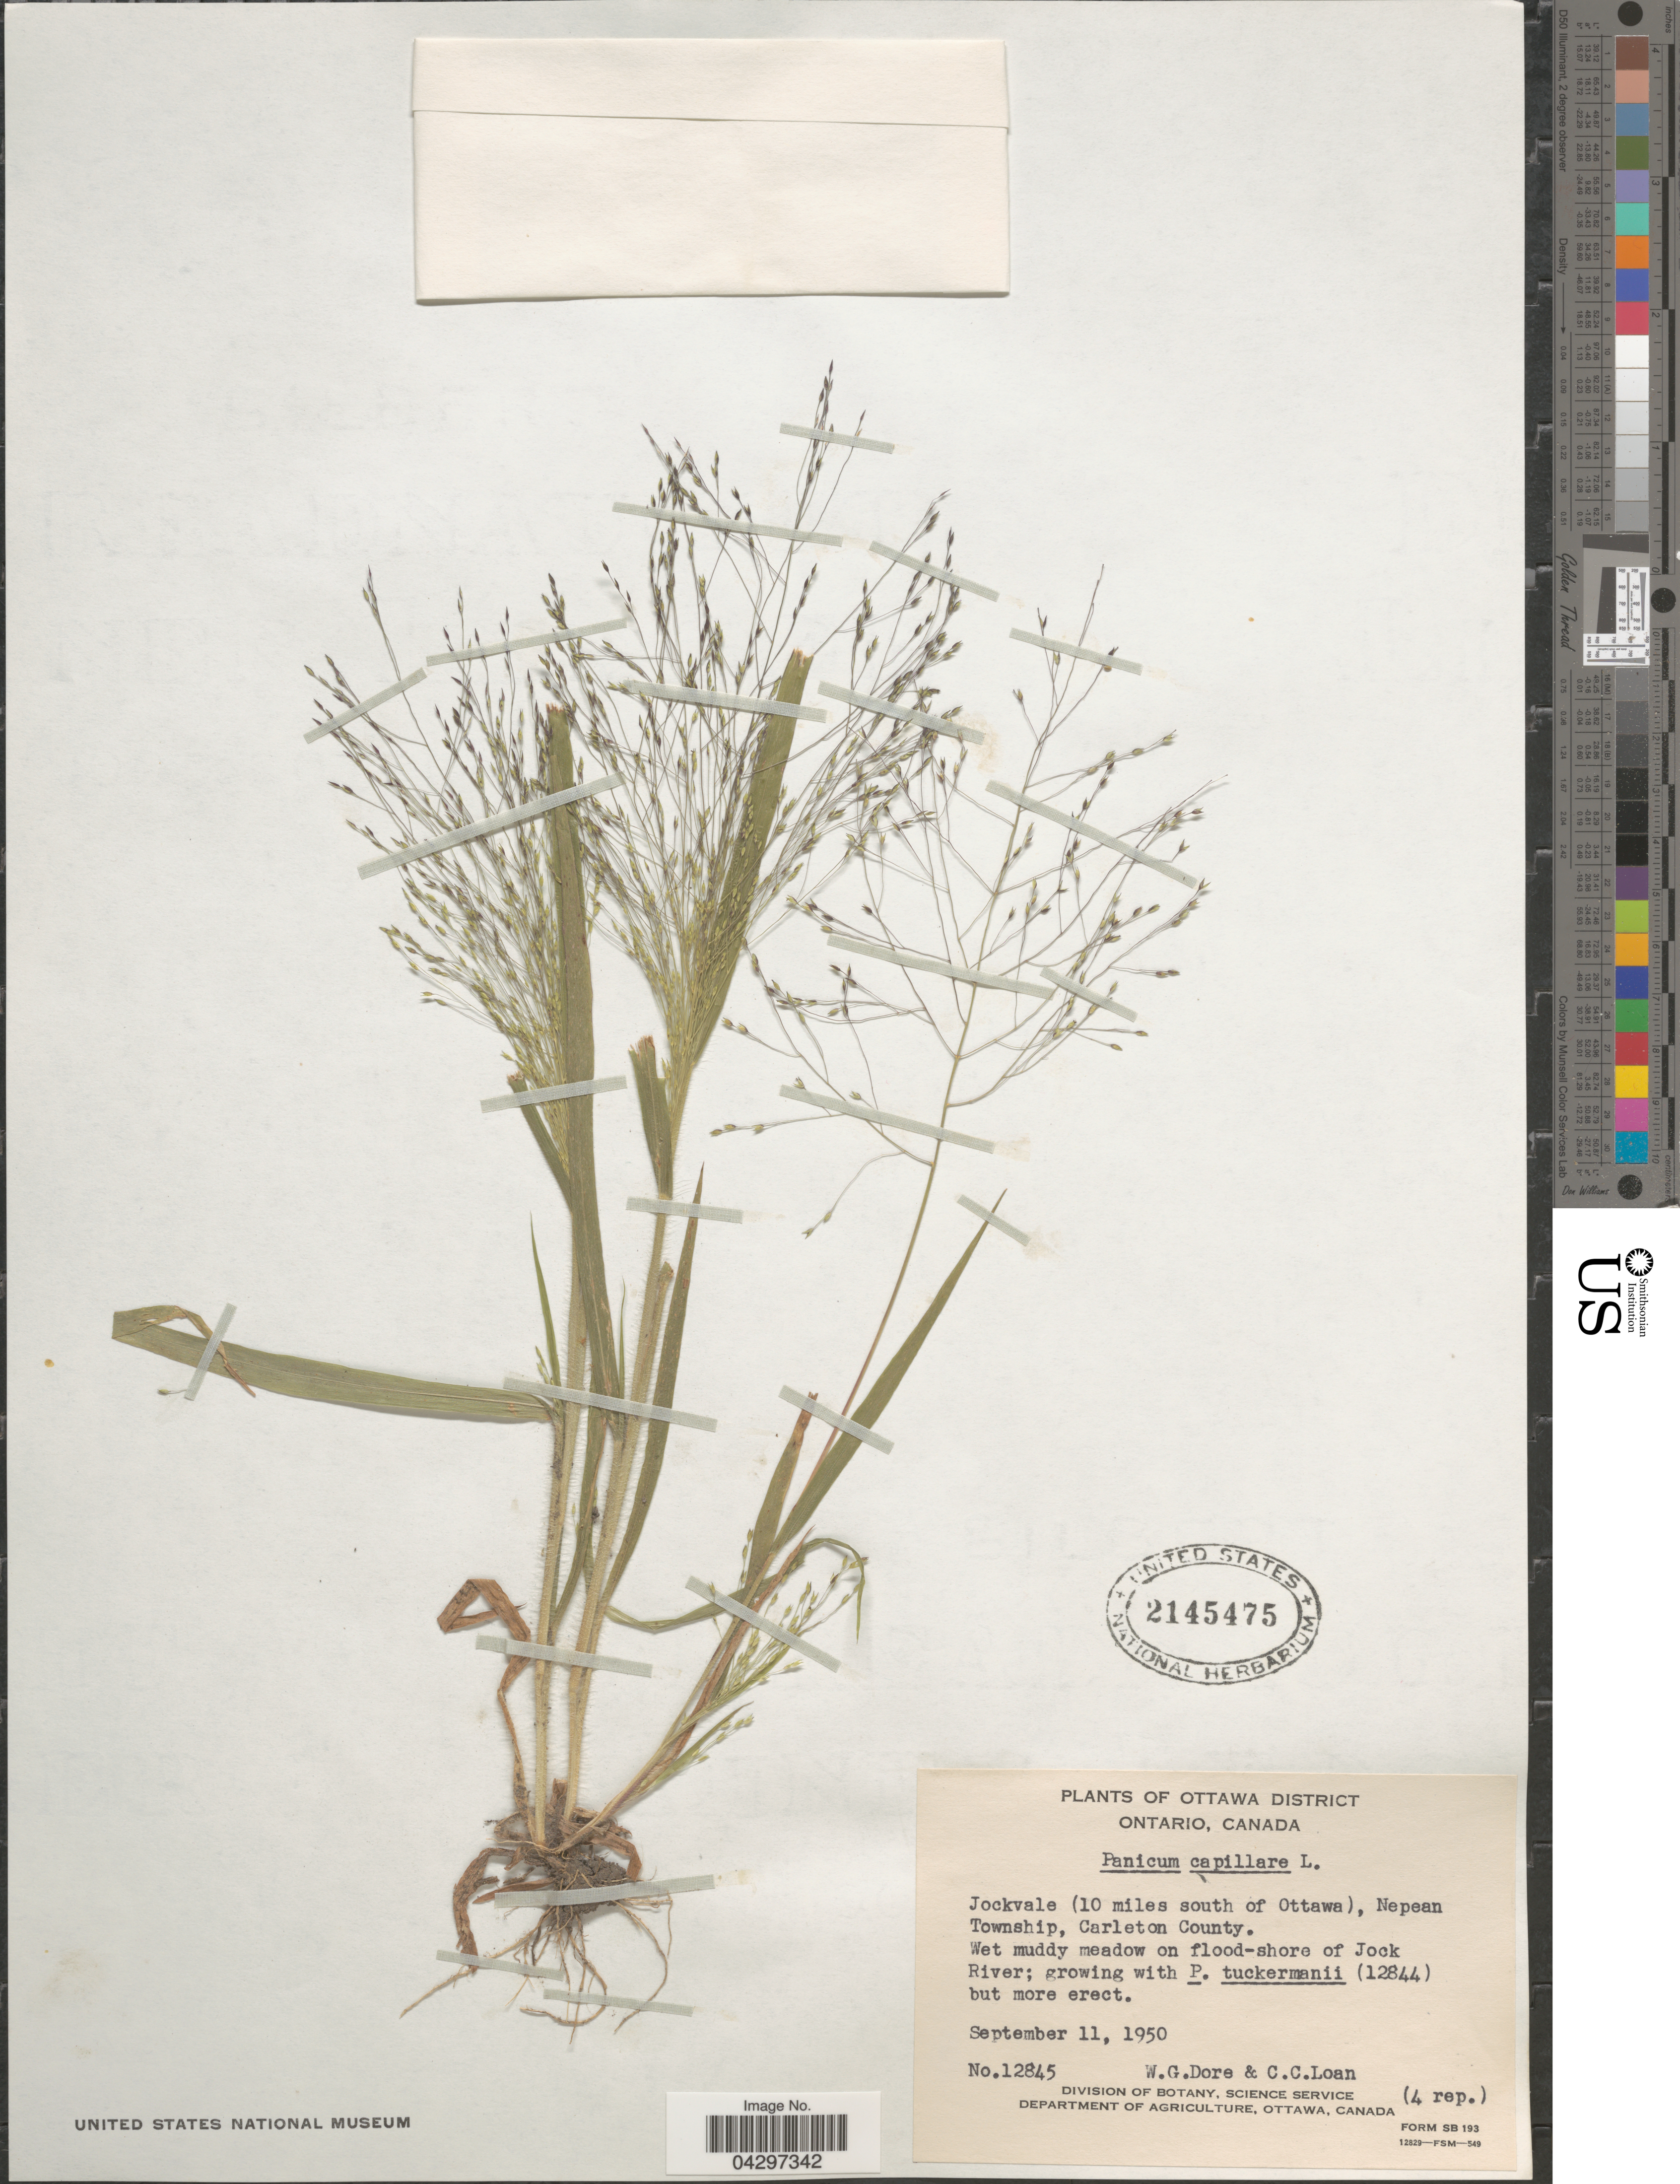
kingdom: Plantae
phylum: Tracheophyta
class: Liliopsida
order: Poales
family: Poaceae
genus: Panicum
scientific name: Panicum capillare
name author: L.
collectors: W. Dore & C. Loan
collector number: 12845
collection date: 1950-09-11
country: Canada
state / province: Ontario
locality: Ottawa District. Jockvale (10 miles south of Ottawa), Nepean Township, Carleton County. Wet muddy meadow on flood-shore of Jock River.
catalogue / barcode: US 2145475